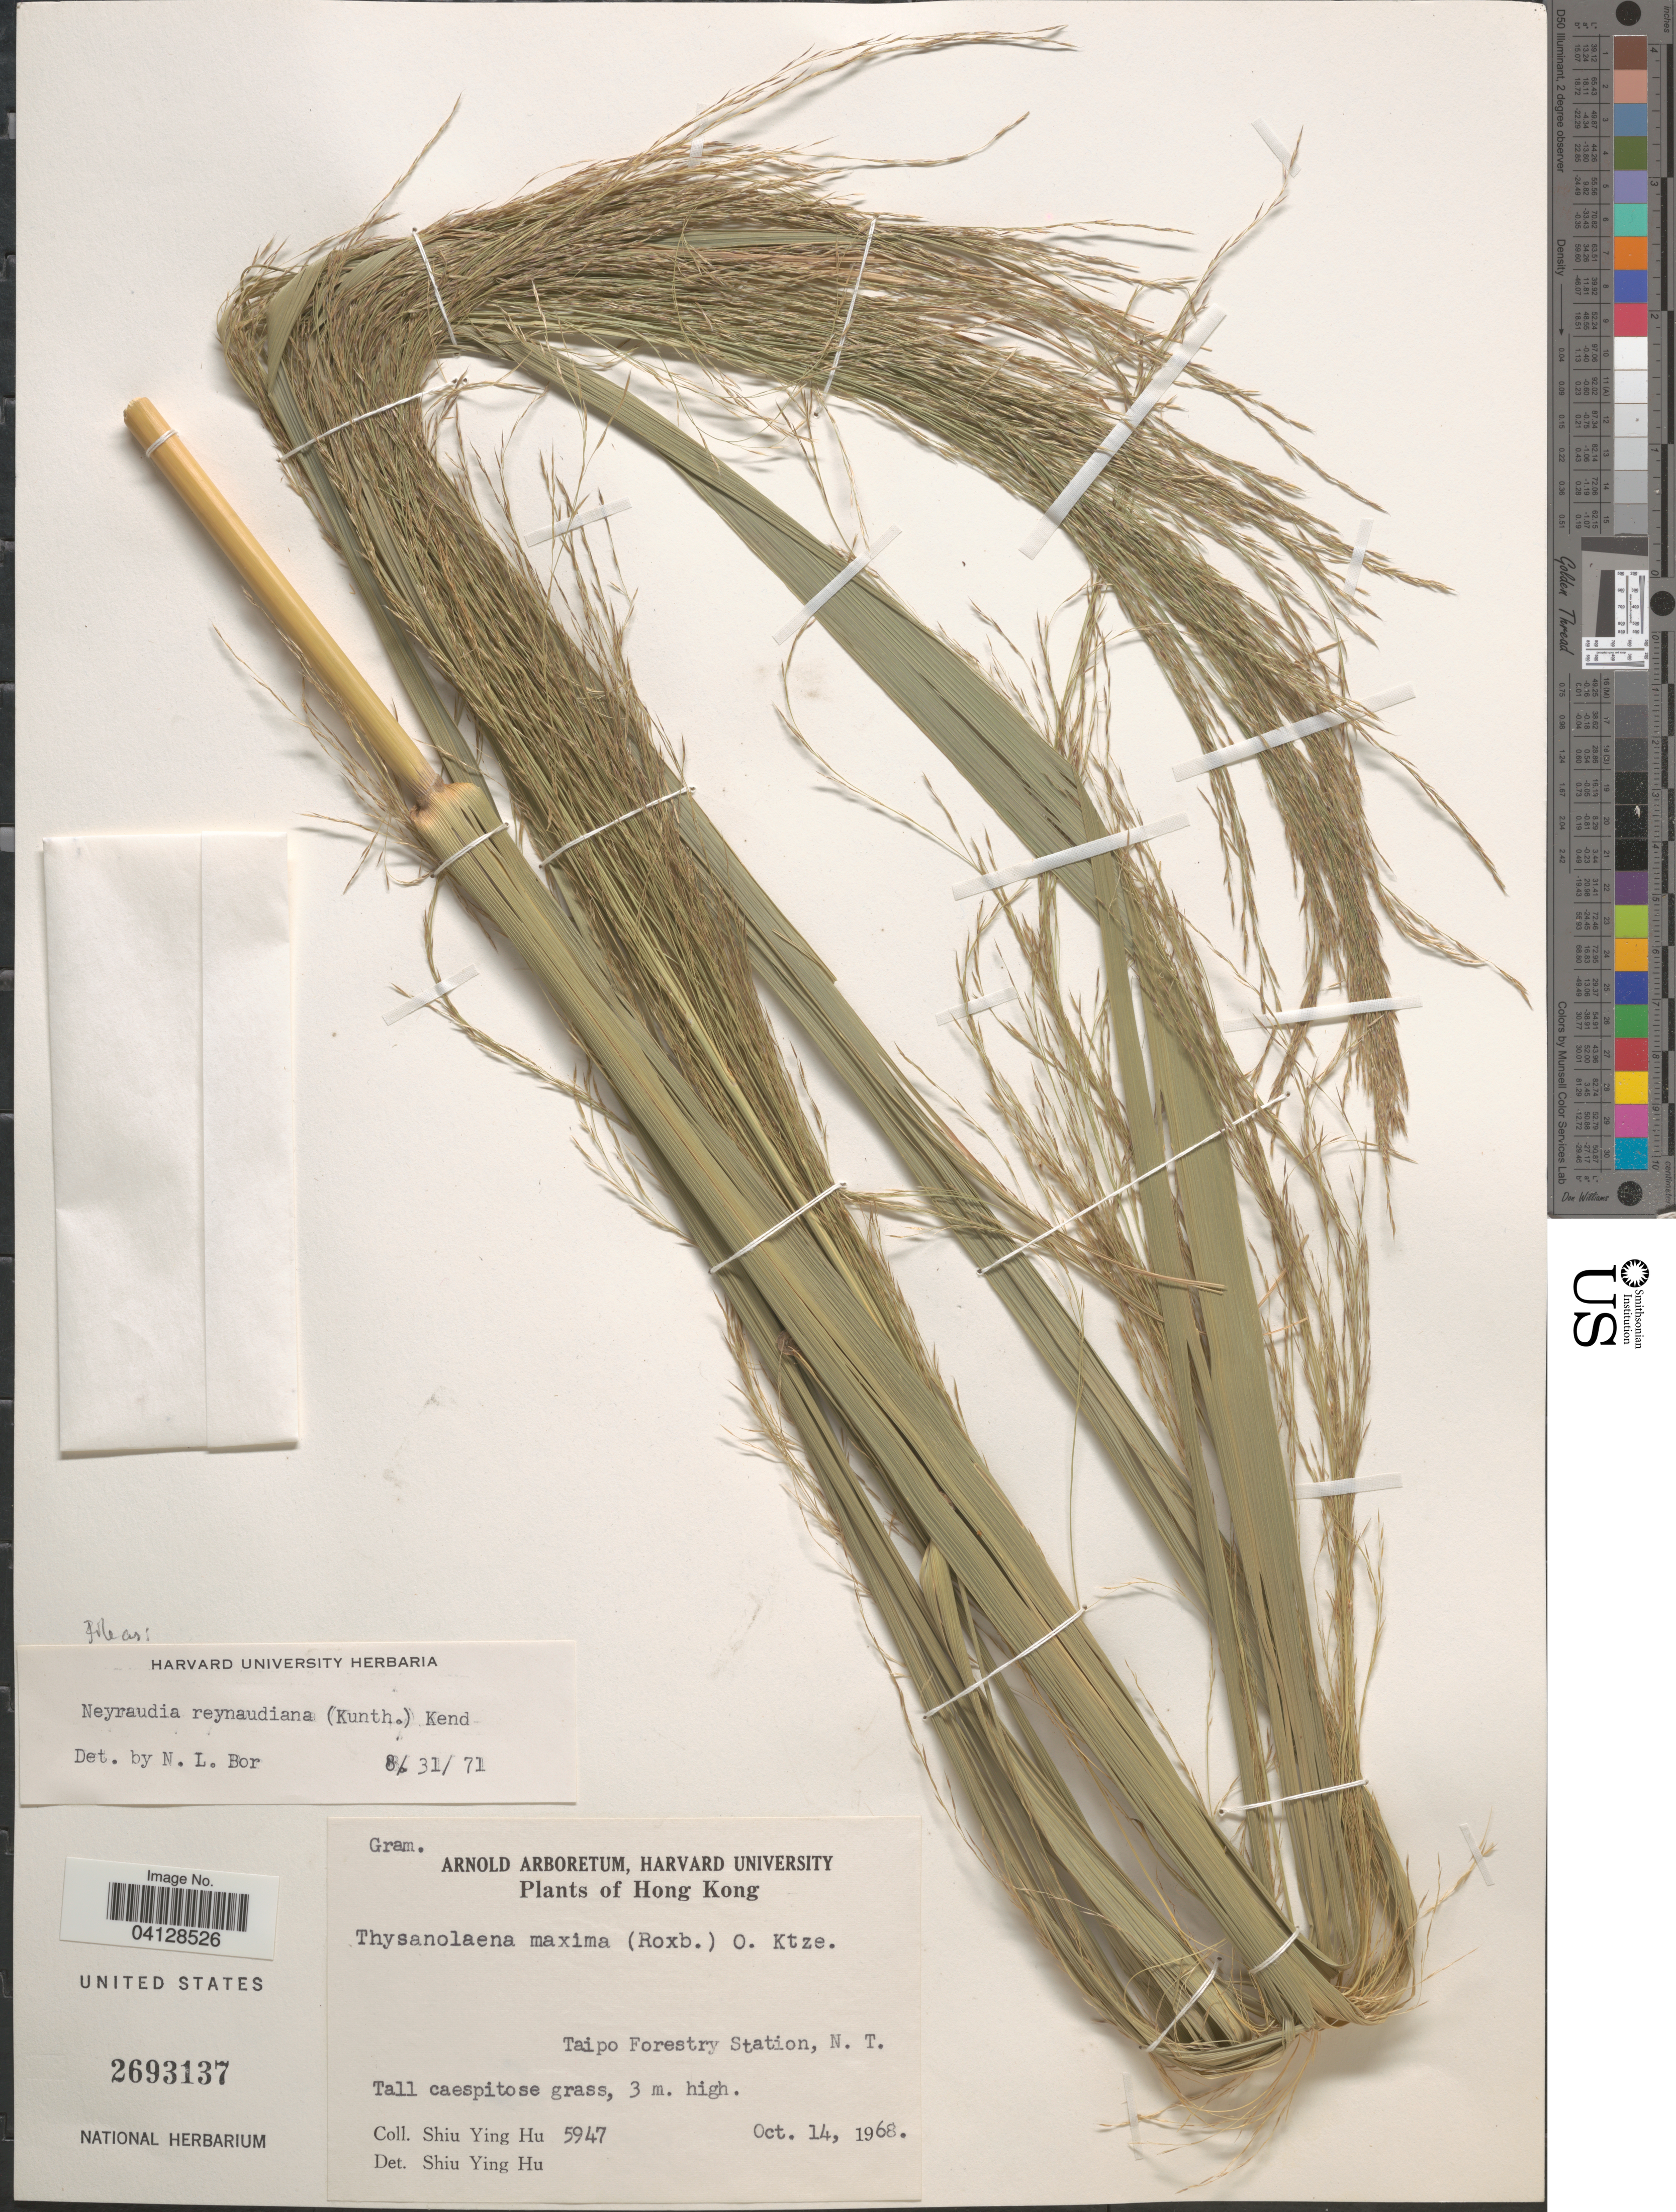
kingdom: Plantae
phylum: Tracheophyta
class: Liliopsida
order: Poales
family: Poaceae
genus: Neyraudia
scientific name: Neyraudia reynaudiana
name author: (Kunth) Keng ex Hitchc.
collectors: S. Y. Hu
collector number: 5947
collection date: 1968-10-14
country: China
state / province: Hong Kong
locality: Taipo Forestry Station, N. T.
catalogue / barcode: US 2693137